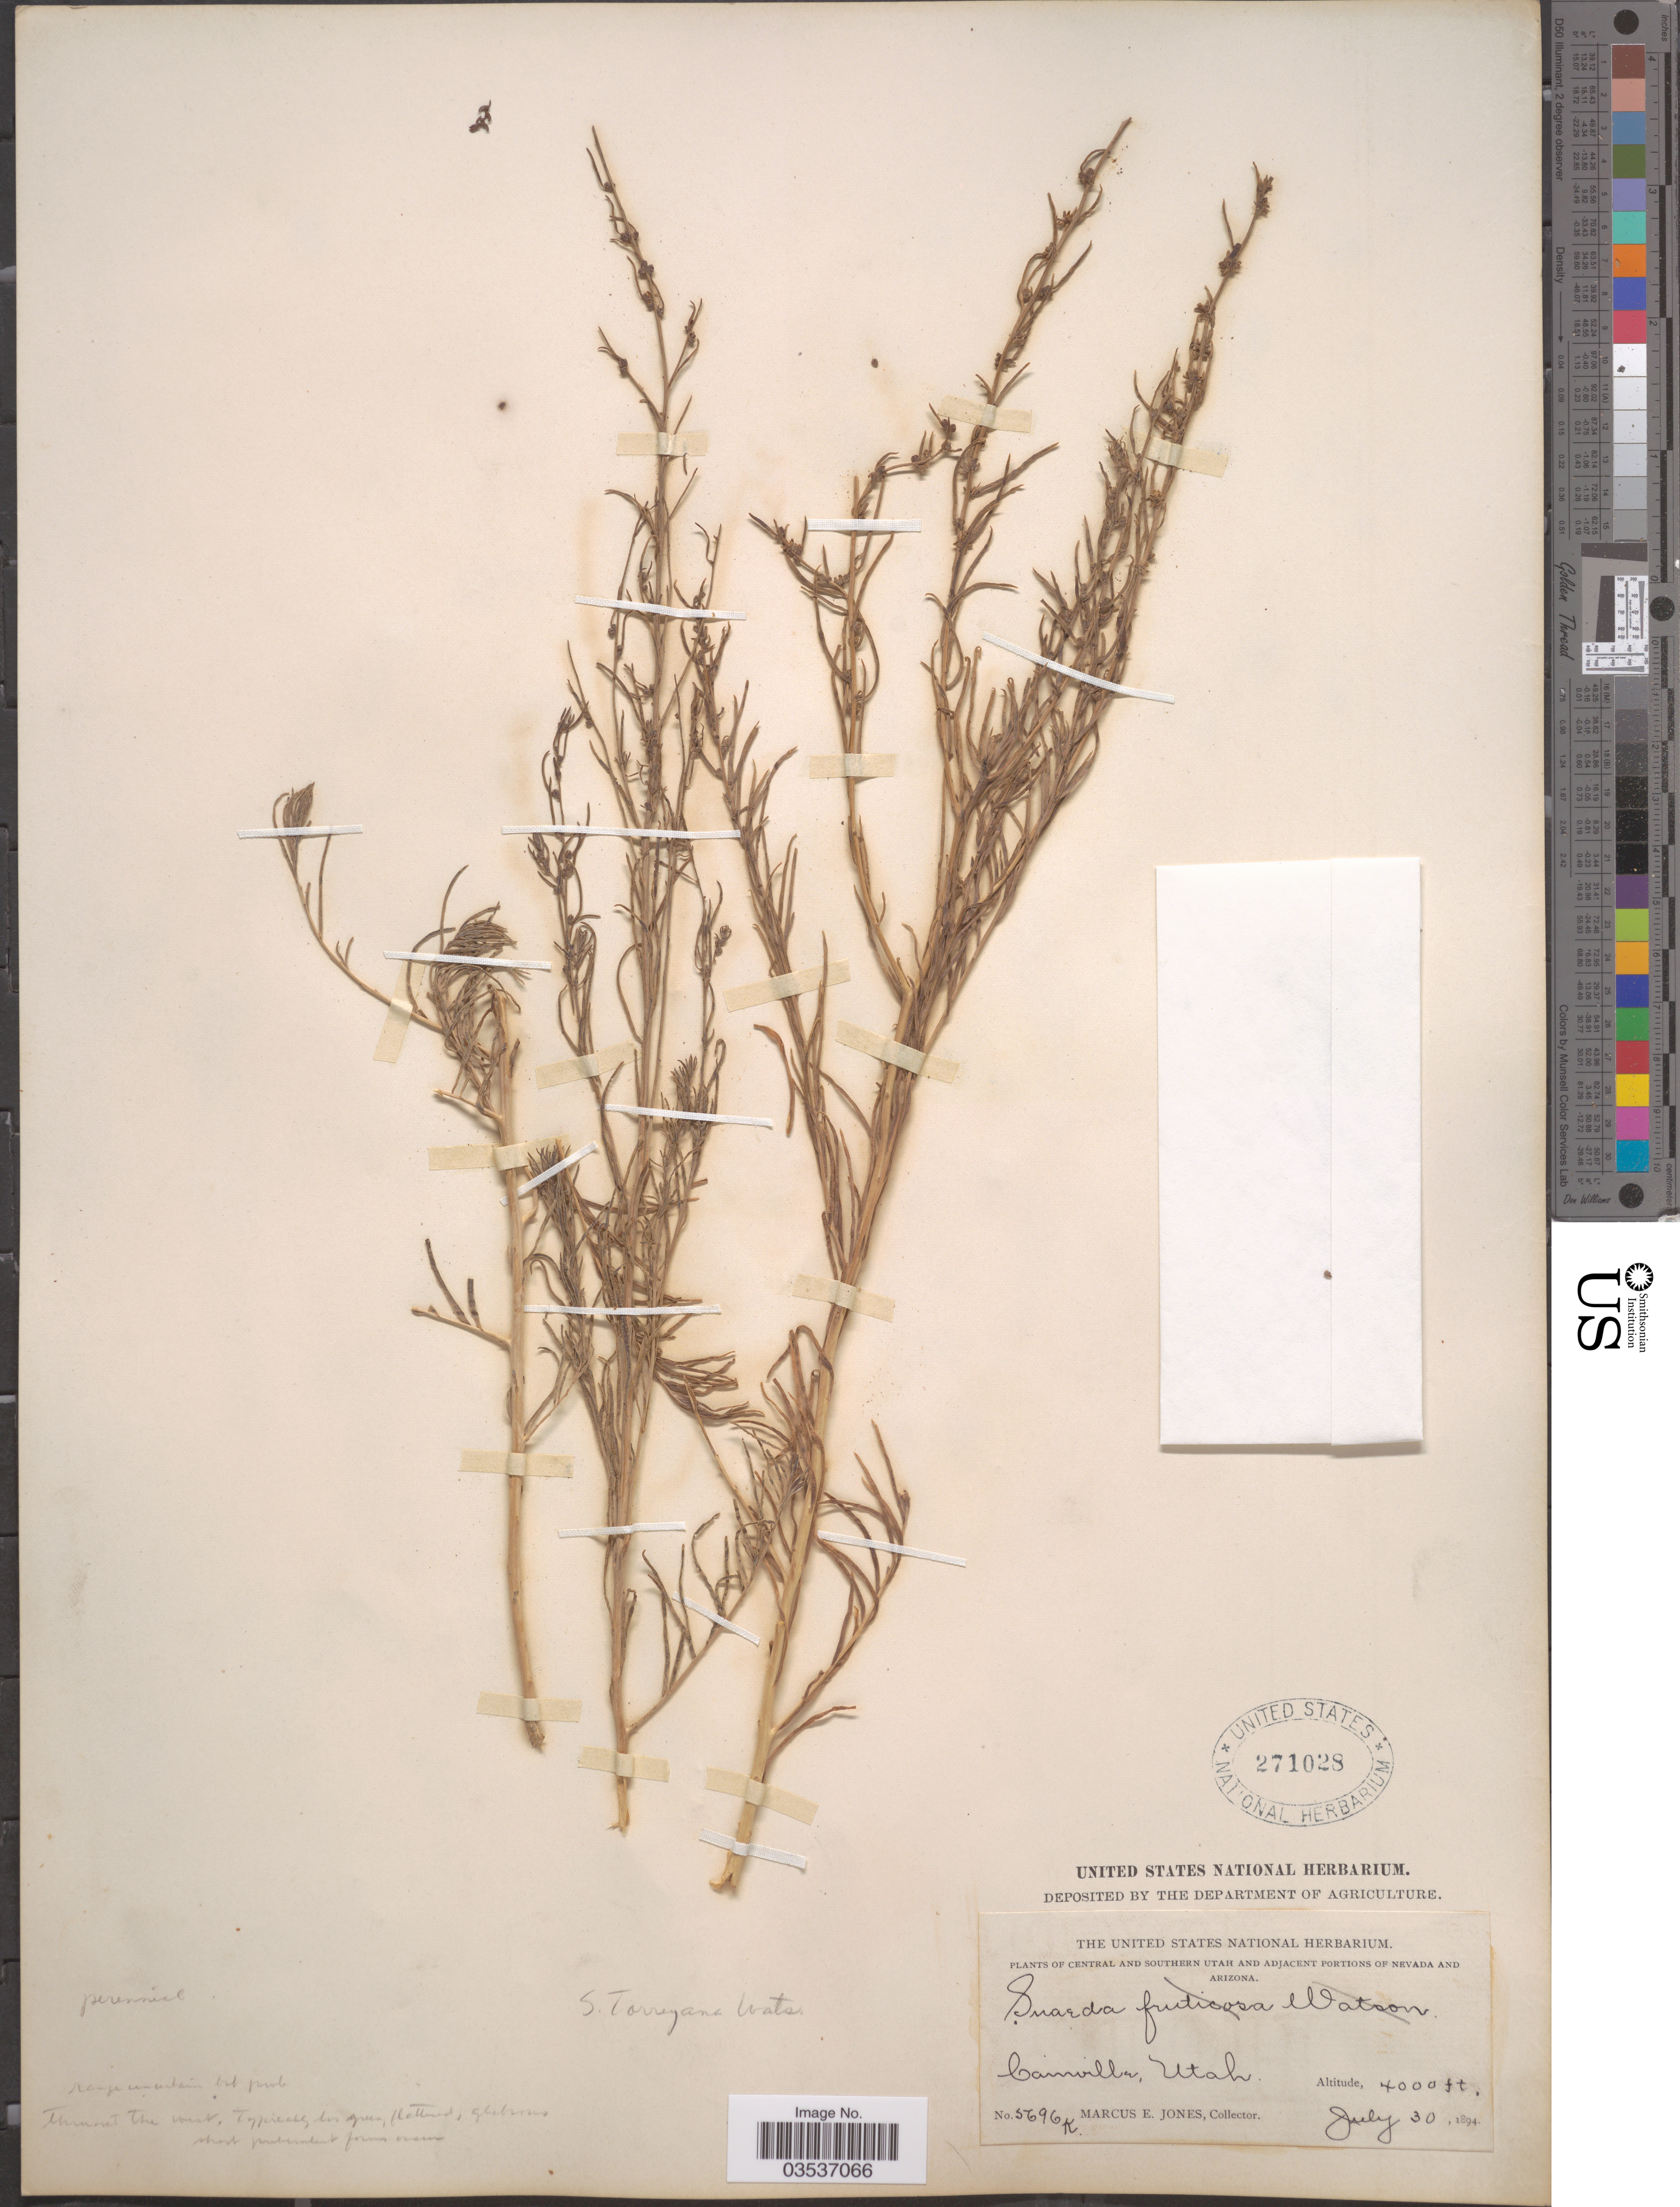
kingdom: Plantae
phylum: Tracheophyta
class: Magnoliopsida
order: Caryophyllales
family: Amaranthaceae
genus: Suaeda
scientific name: Suaeda torreyana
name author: S. Watson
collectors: M. E. Jones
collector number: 5696K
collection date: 1894-07-30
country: United States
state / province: Utah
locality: Central and southern Utah. Cainville.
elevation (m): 1219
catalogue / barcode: US 271028